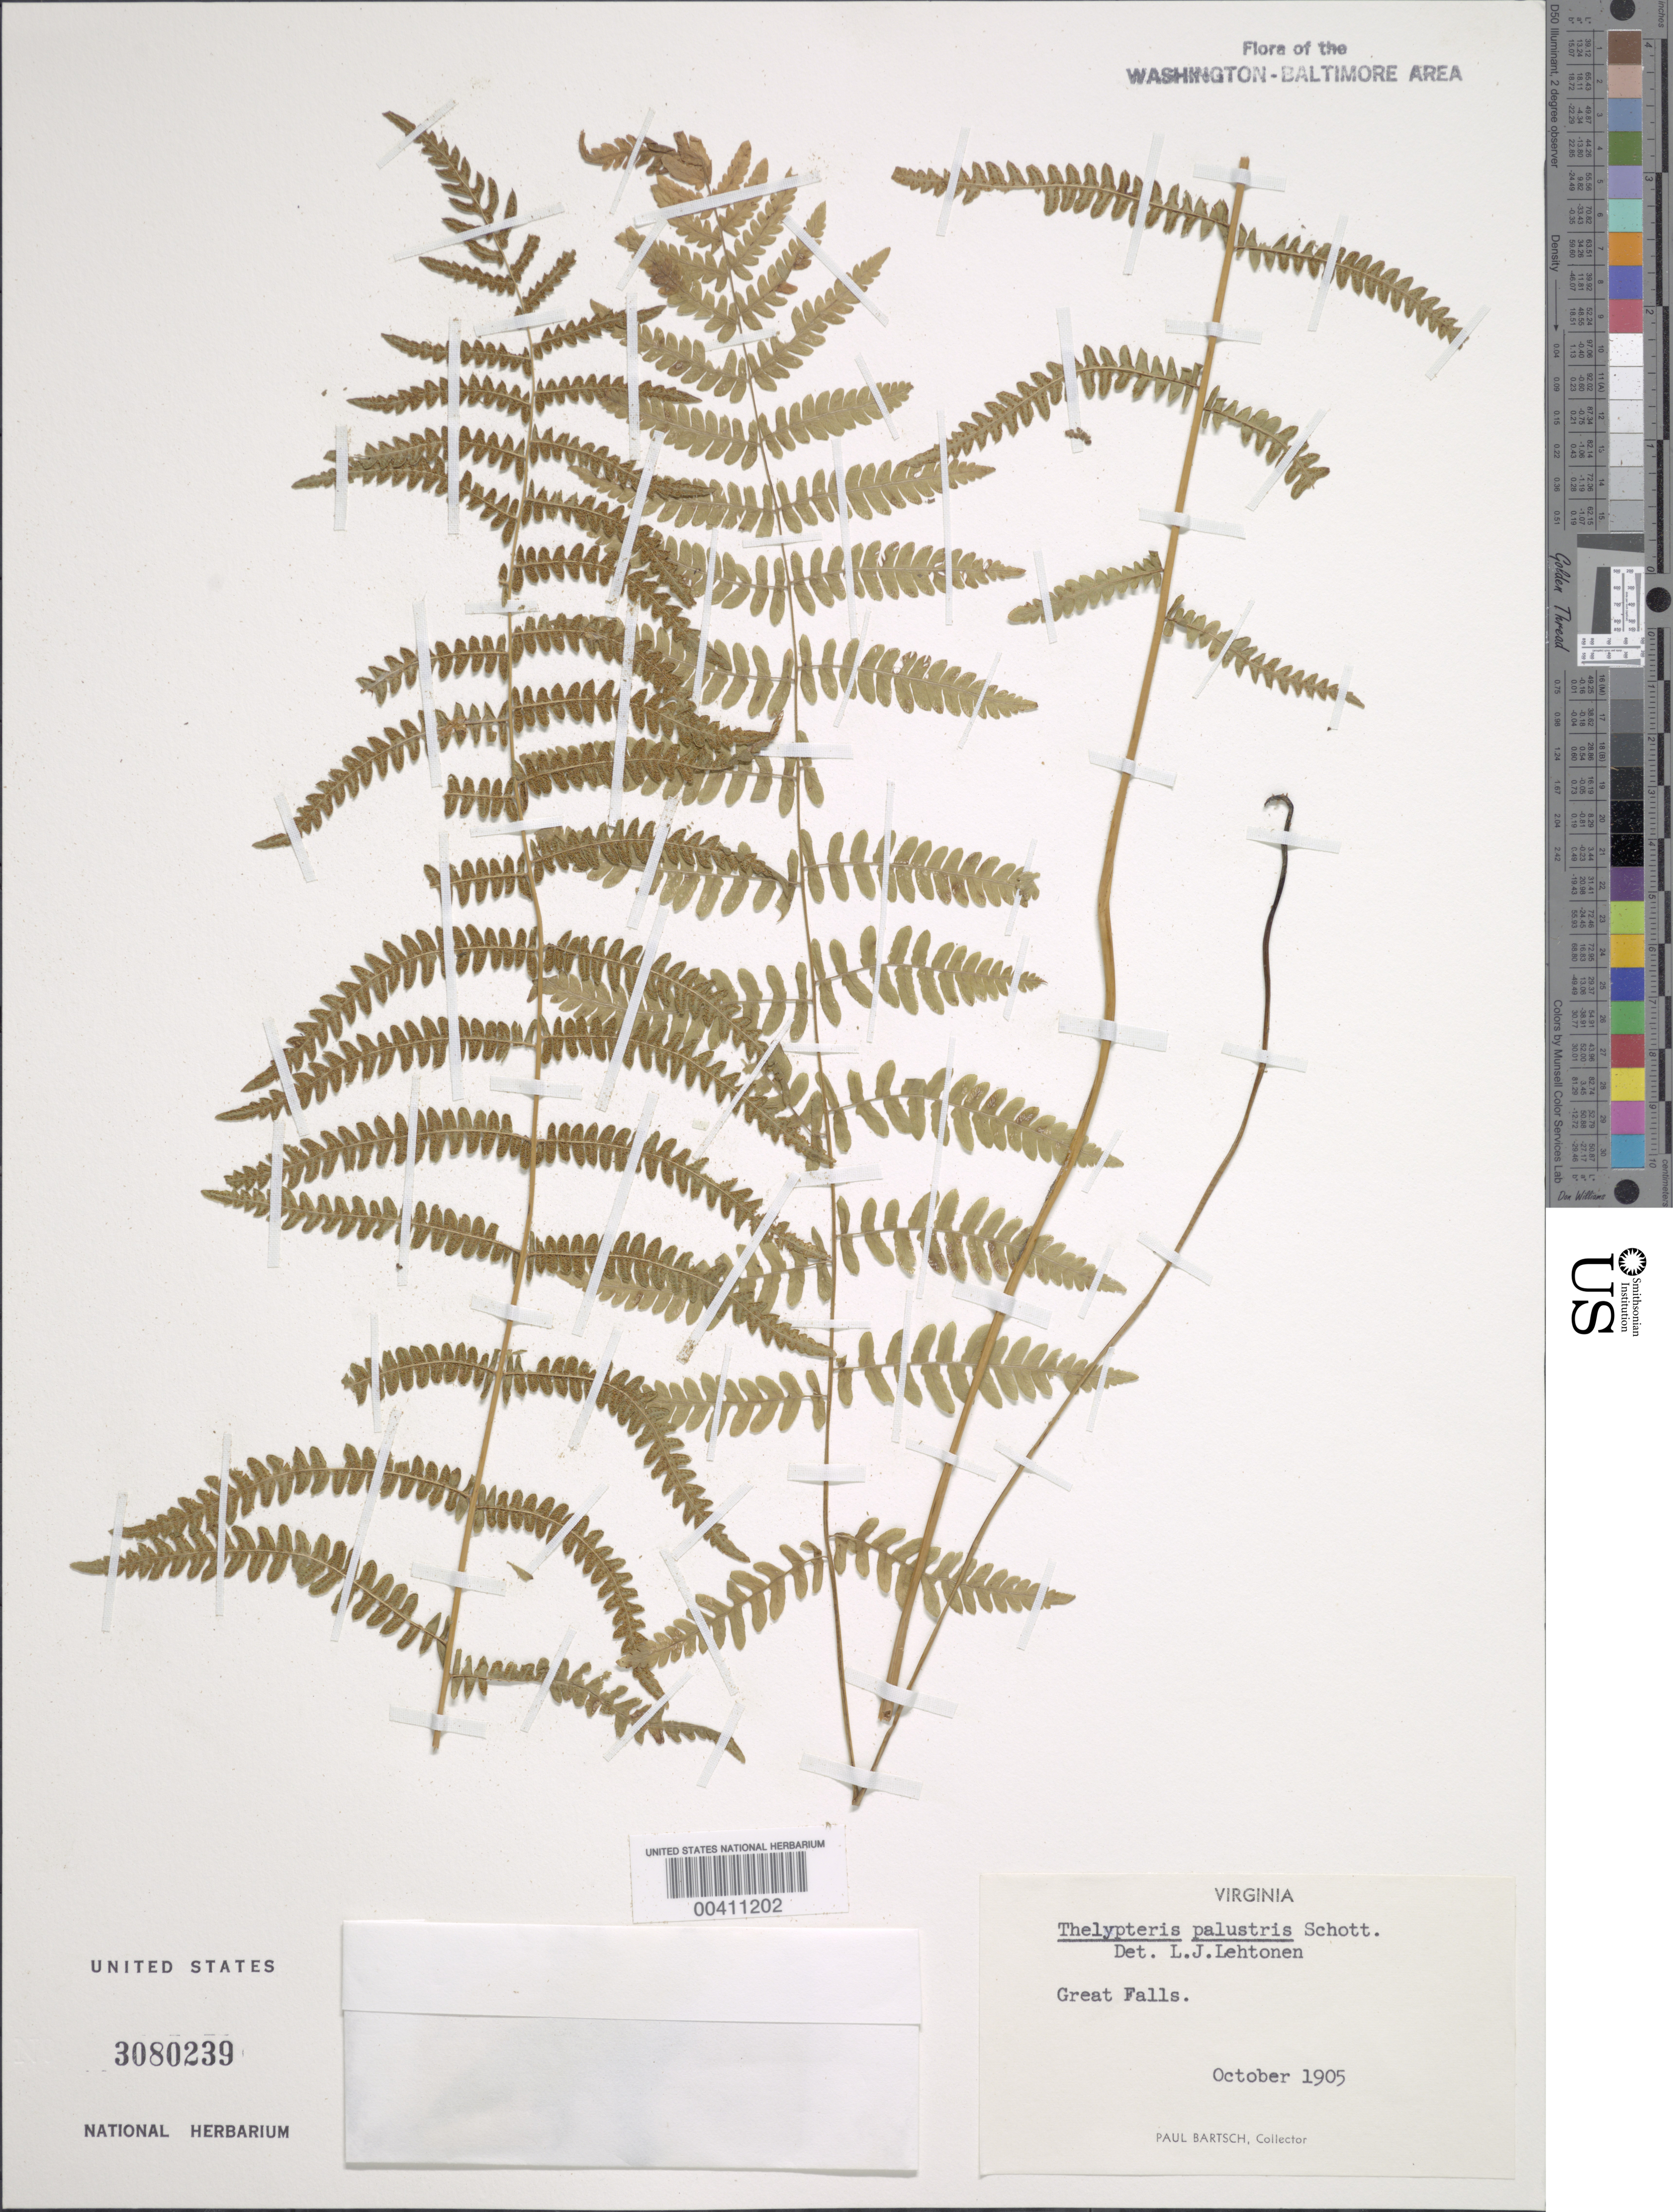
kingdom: Plantae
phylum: Tracheophyta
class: Polypodiopsida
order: Polypodiales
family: Thelypteridaceae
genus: Thelypteris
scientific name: Thelypteris palustris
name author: (Salisb.) Schott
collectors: P. Bartsch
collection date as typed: Oct 1905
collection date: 1905-10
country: United States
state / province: Virginia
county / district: Fairfax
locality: Great Falls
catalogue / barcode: US 3080239